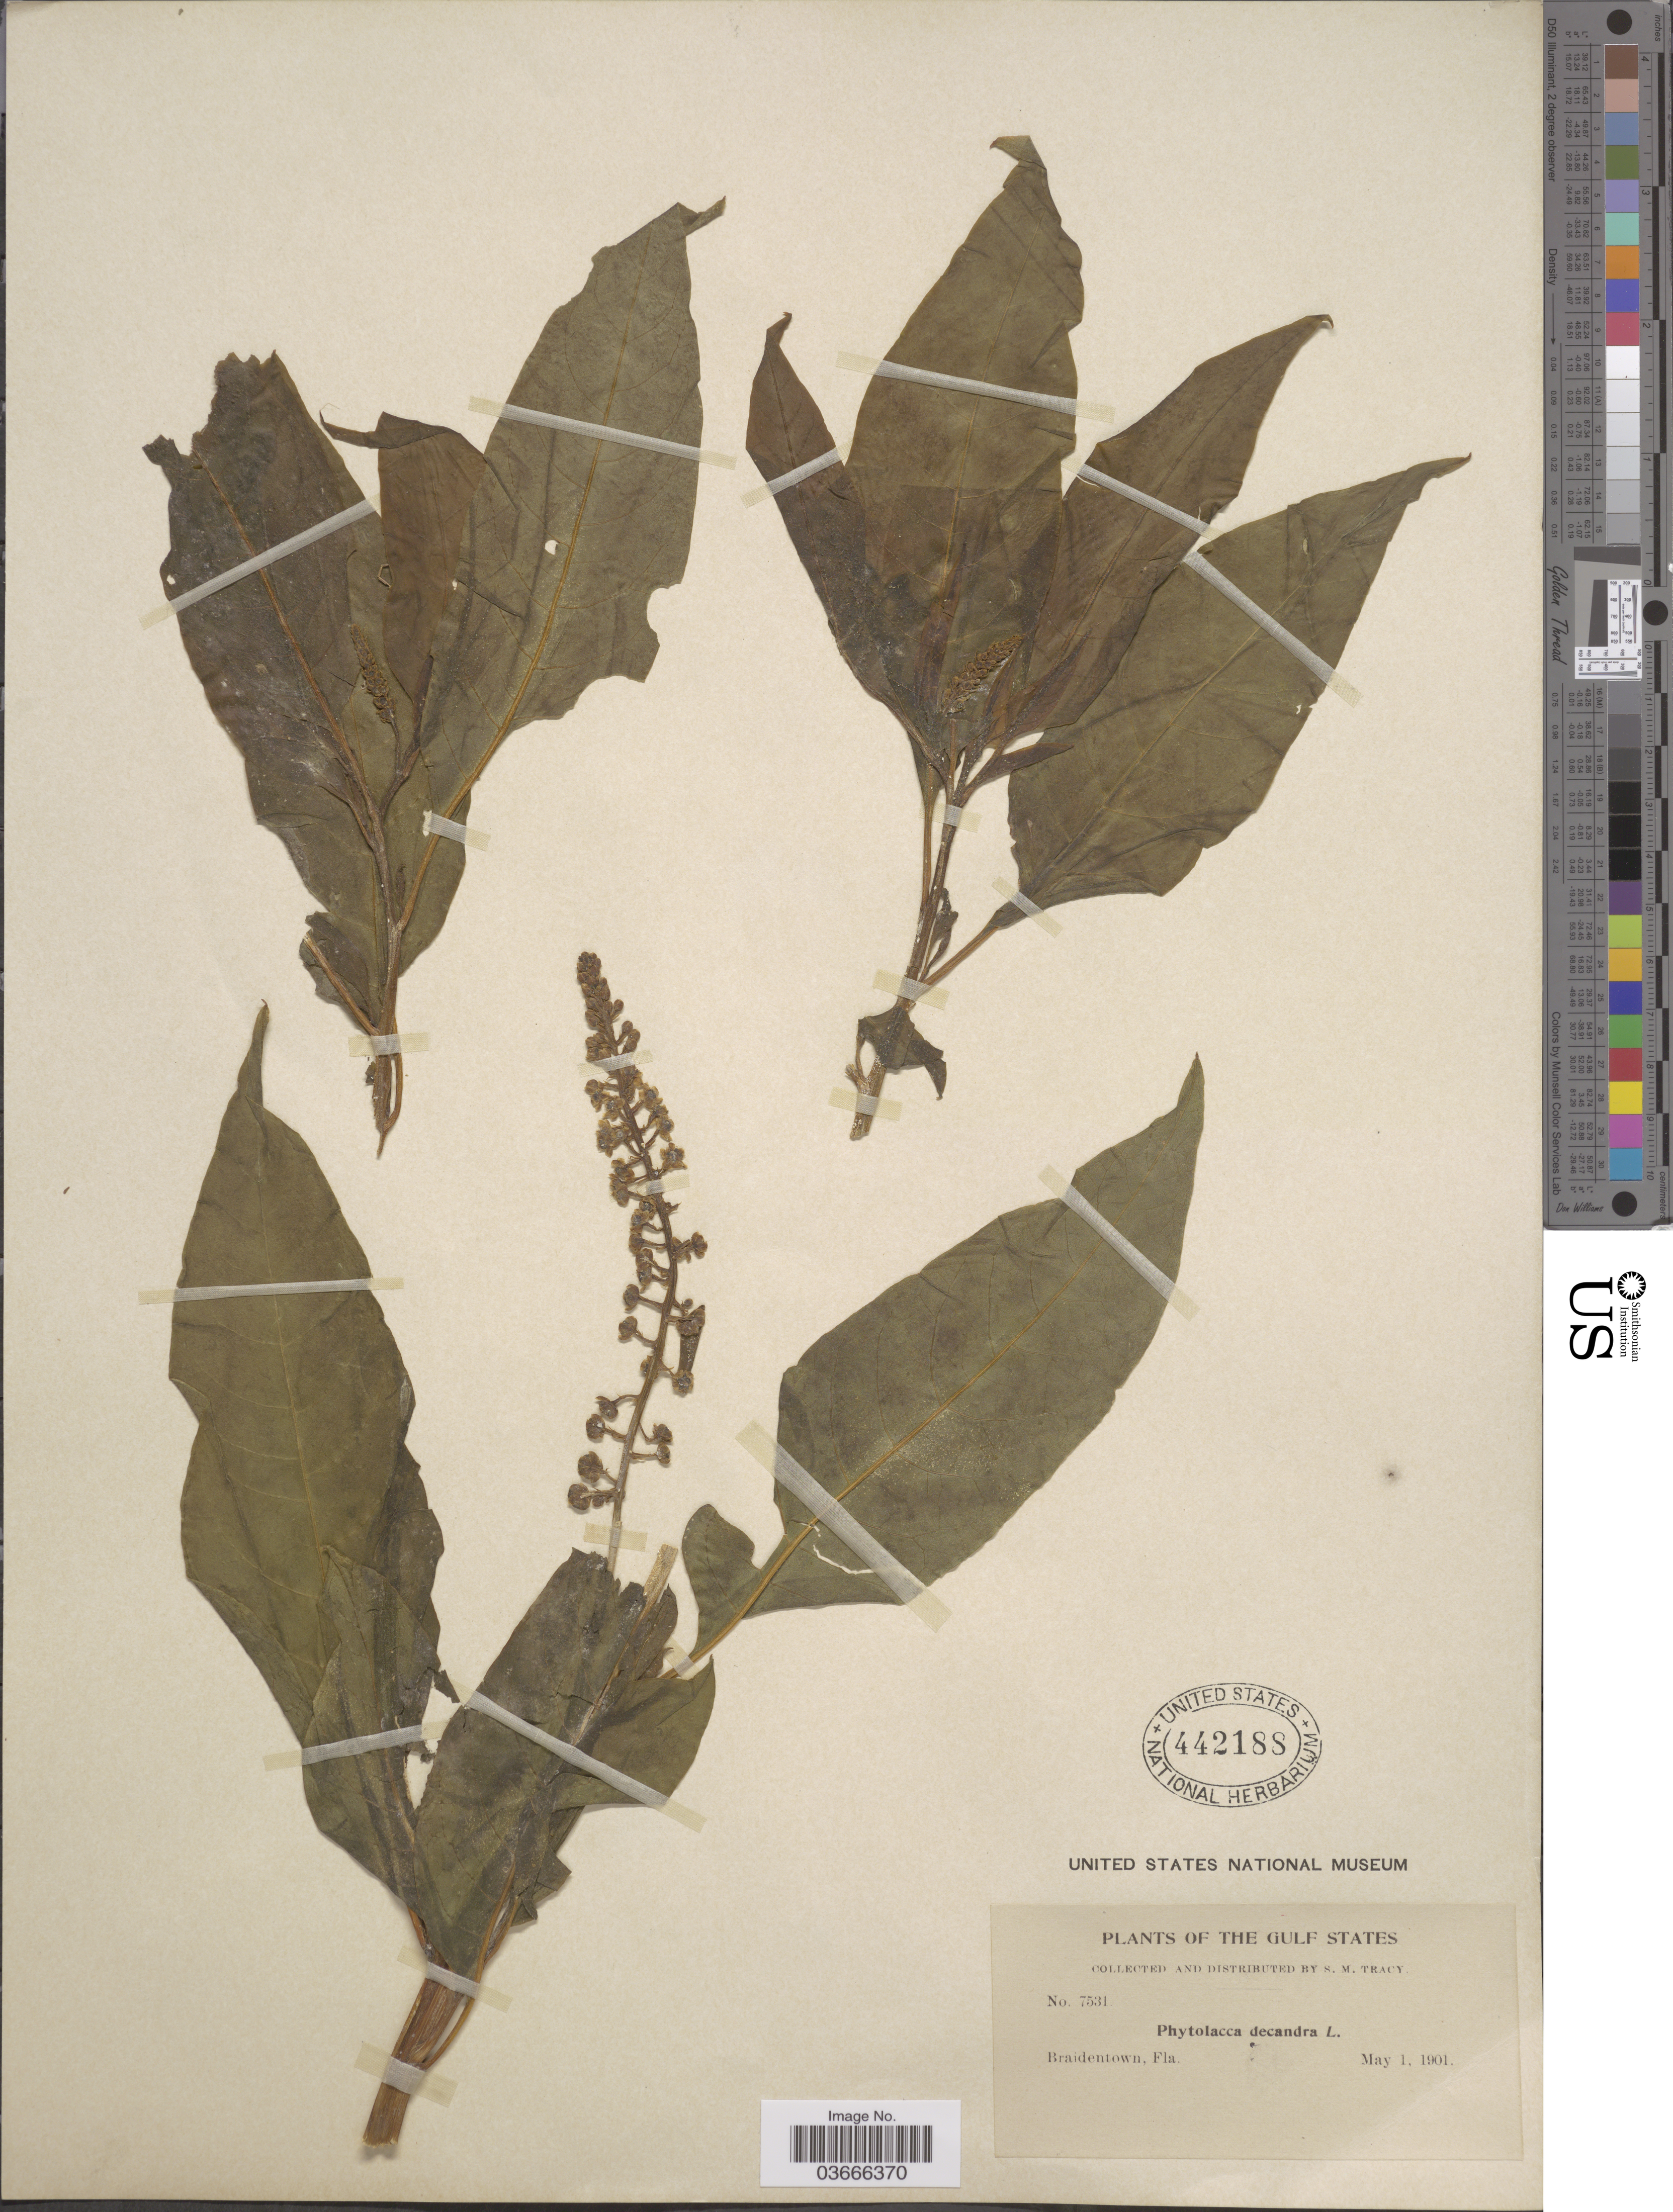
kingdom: Plantae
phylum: Tracheophyta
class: Magnoliopsida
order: Caryophyllales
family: Phytolaccaceae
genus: Phytolacca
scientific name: Phytolacca americana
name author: L.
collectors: S. M. Tracy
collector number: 7531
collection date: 1901-05-01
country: United States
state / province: Florida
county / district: Manatee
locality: The Gulf States. Braidentown (present day: Bradenton)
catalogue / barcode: US 442188